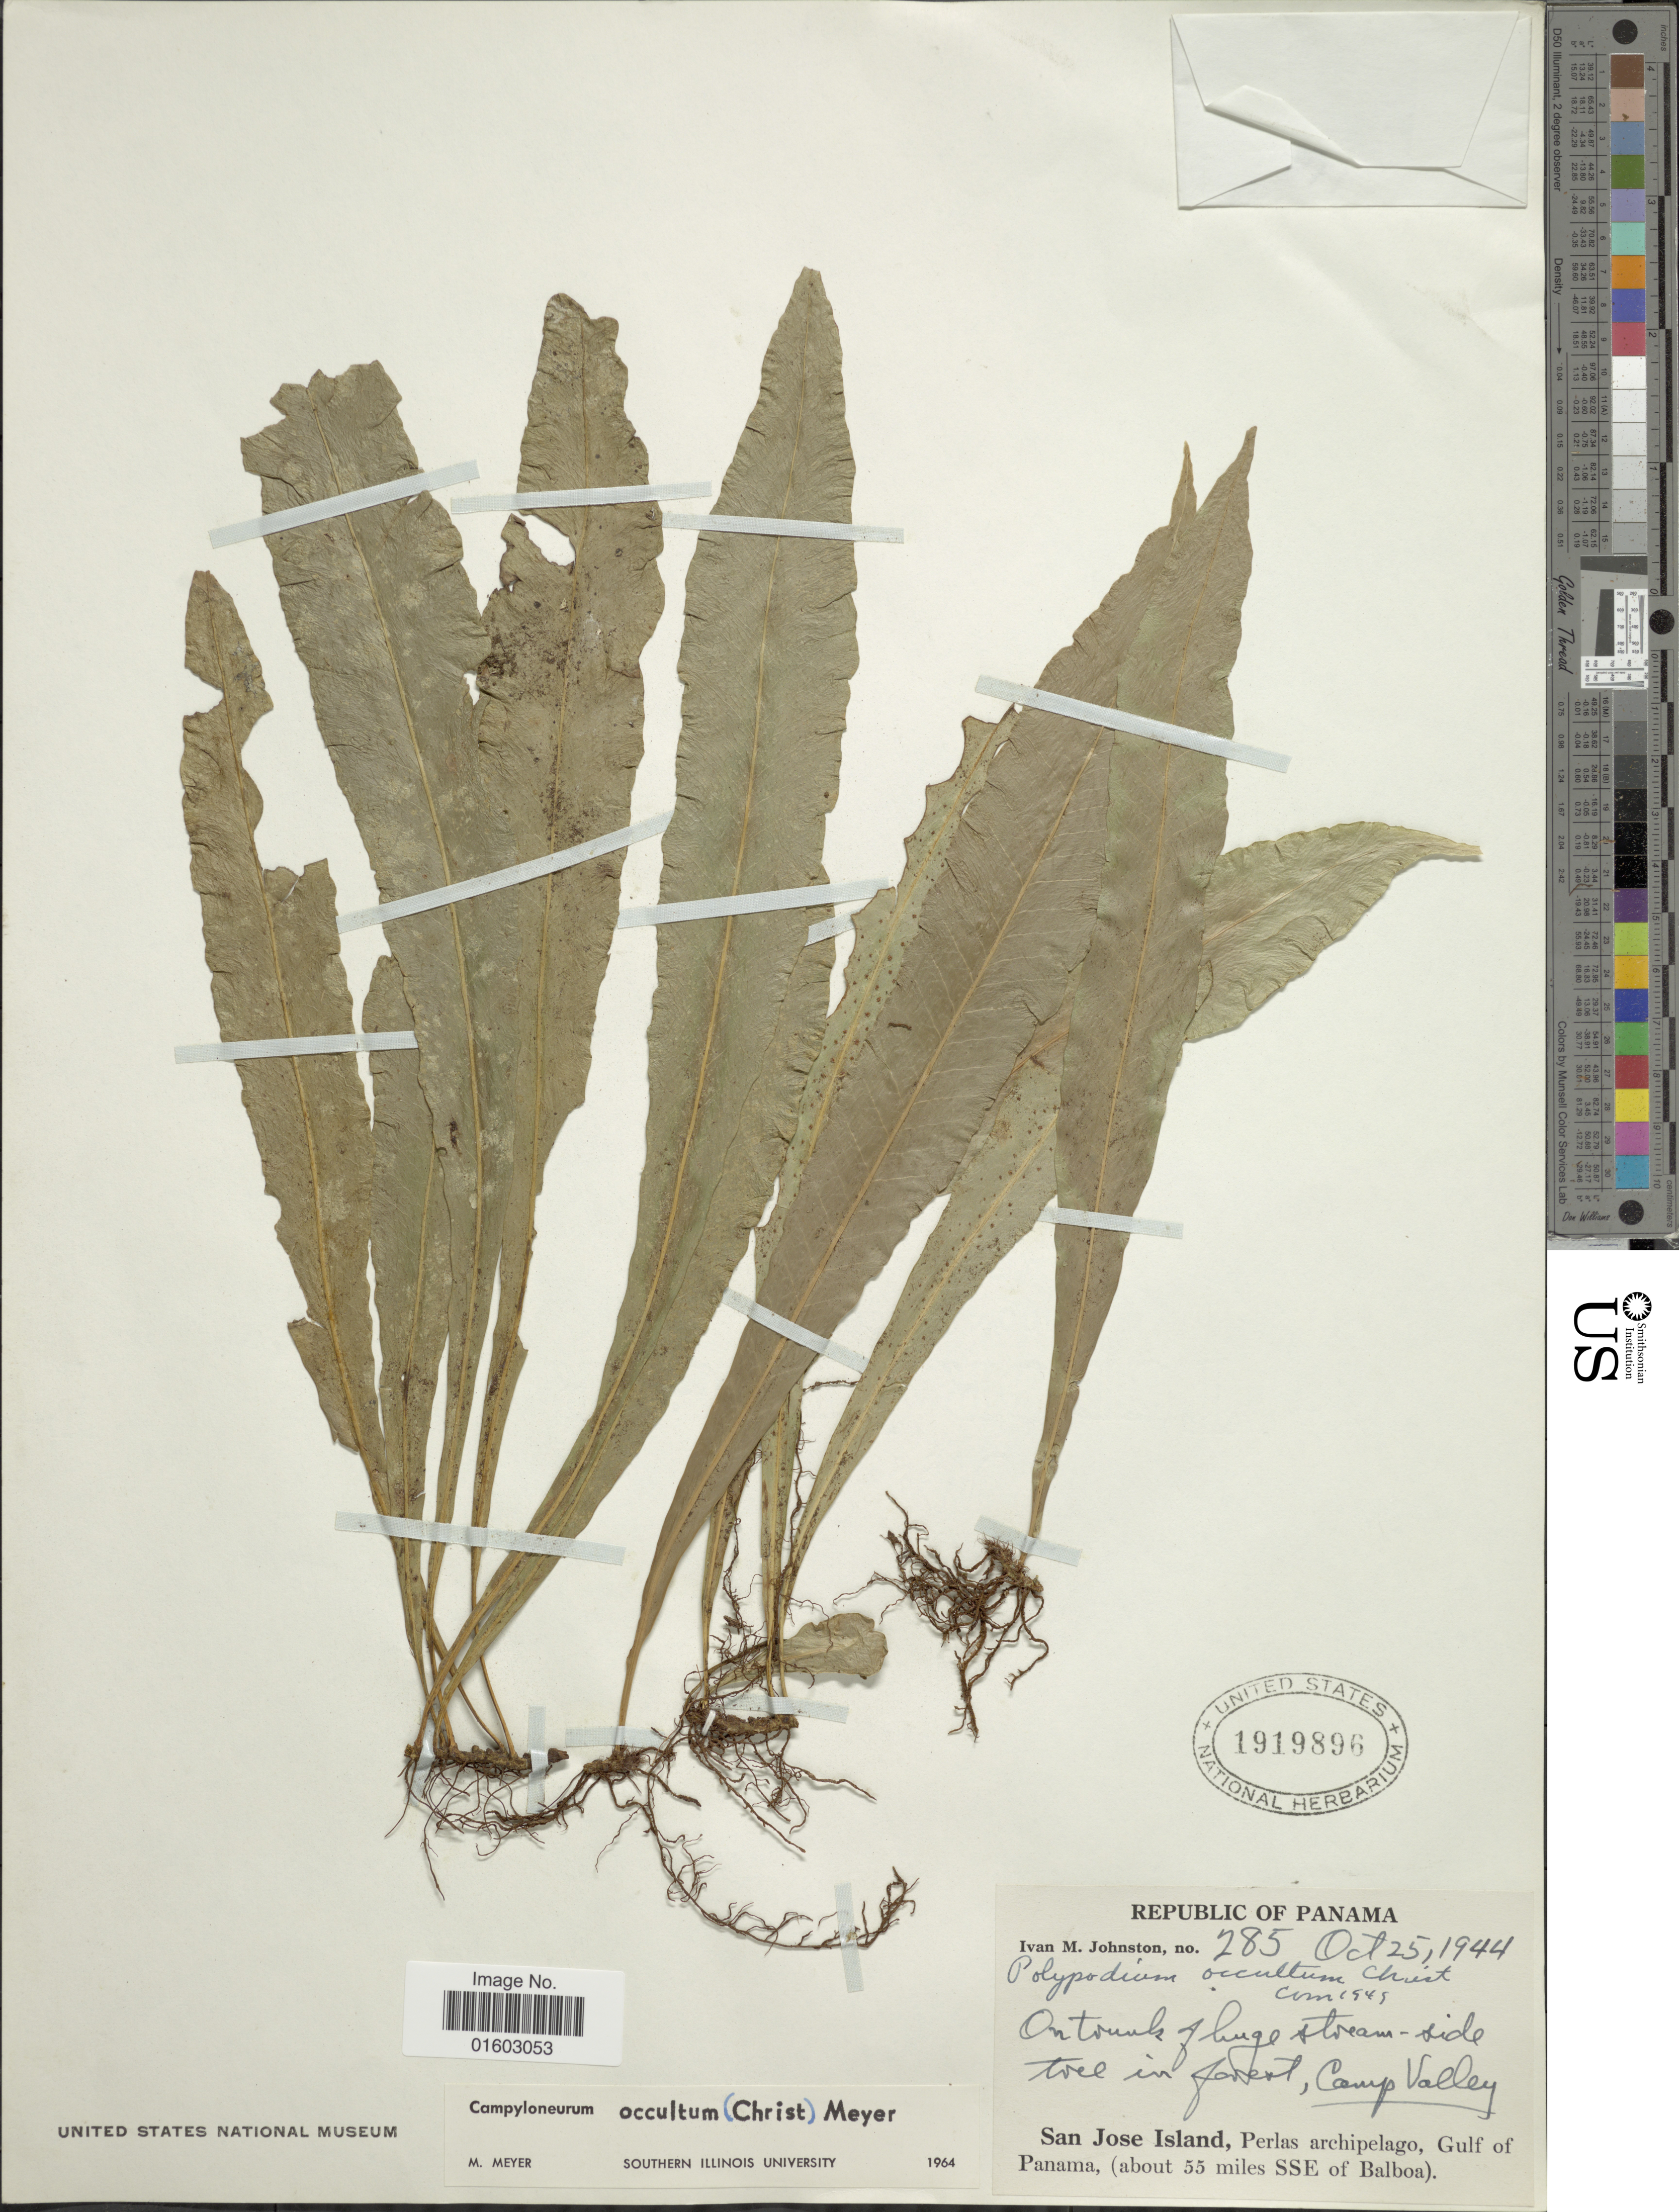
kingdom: Plantae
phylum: Tracheophyta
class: Polypodiopsida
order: Polypodiales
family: Polypodiaceae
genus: Campyloneurum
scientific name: Campyloneurum occultum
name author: (Christ) M. Mey. ex Lellinger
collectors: I.M. Johnston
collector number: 285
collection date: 1944-10-25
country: Panama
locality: San Jose Island, Perlas archipelago, Gulf of Panama, (about 55 miles SSE of Balboa).Republic of Panama, Camp Valley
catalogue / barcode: US 1919896